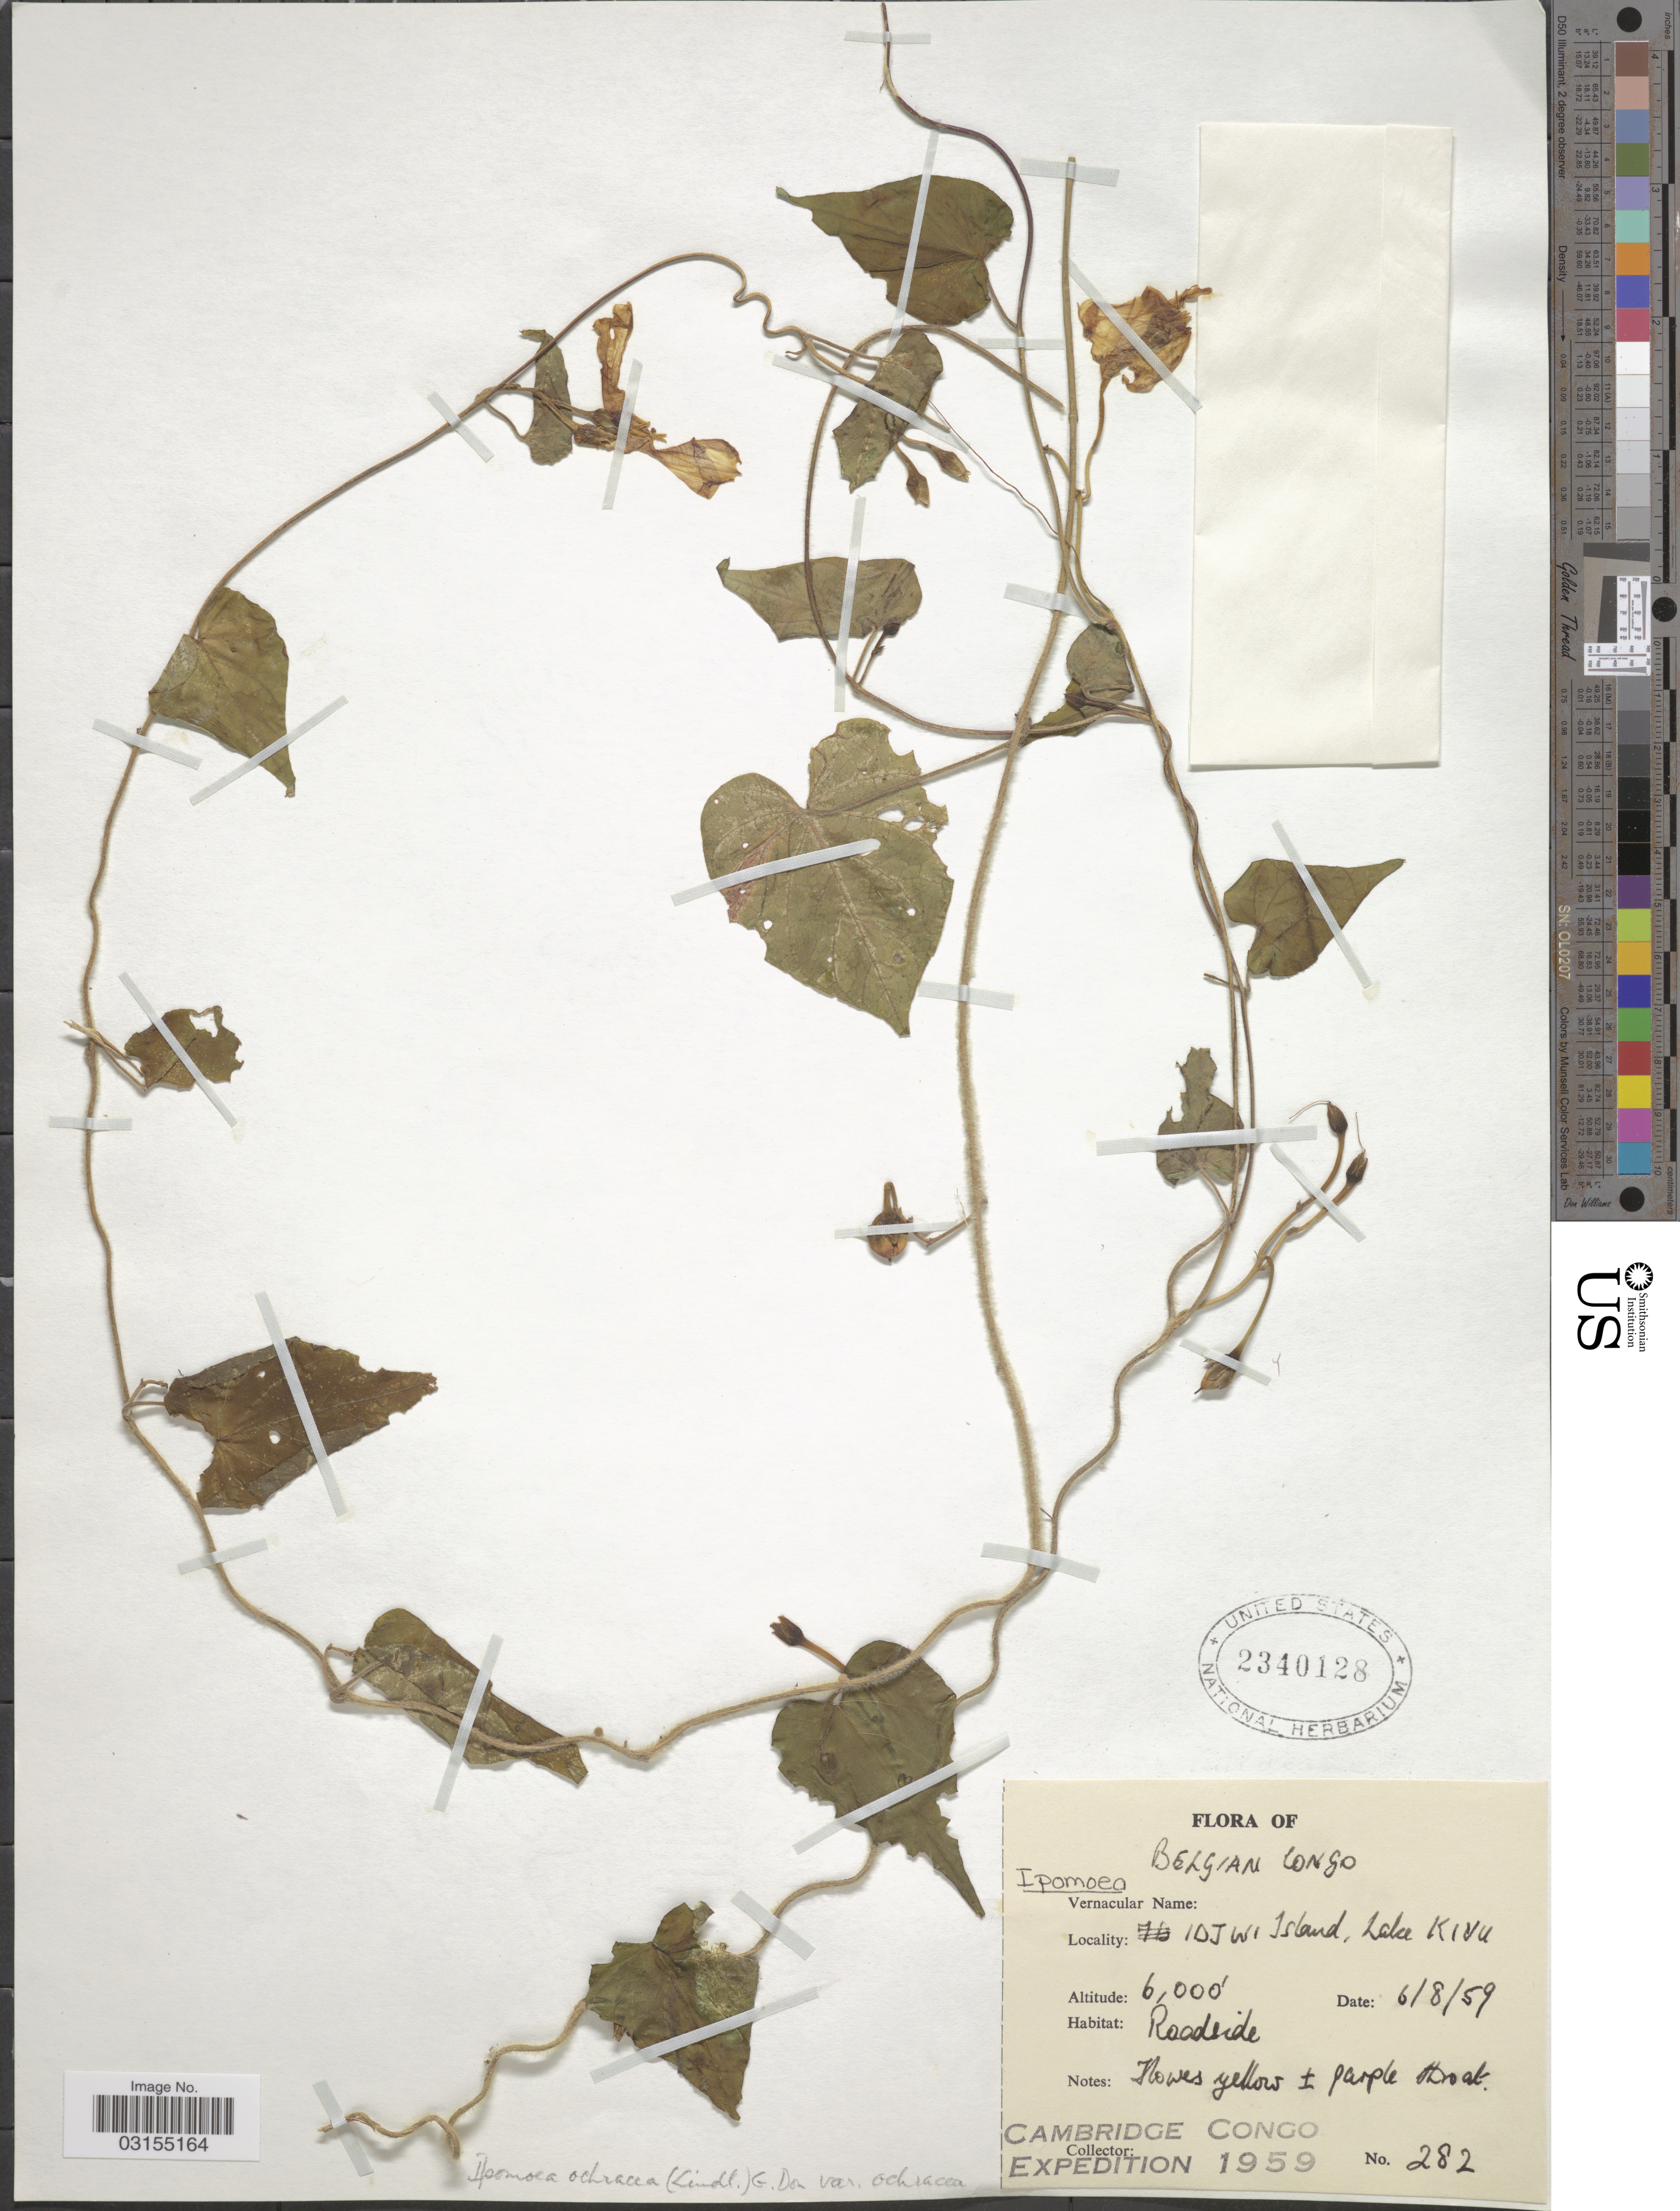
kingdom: Plantae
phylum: Tracheophyta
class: Magnoliopsida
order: Solanales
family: Convolvulaceae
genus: Ipomoea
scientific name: Ipomoea ochracea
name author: (Lindl.) G. Don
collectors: Cambridge Congo Expedition 1959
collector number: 282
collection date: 1959-08-06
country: Congo, Democratic Republic of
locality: Belgian Congo. Idjwi Island, Lake Kivu.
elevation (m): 1829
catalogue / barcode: US 2340128